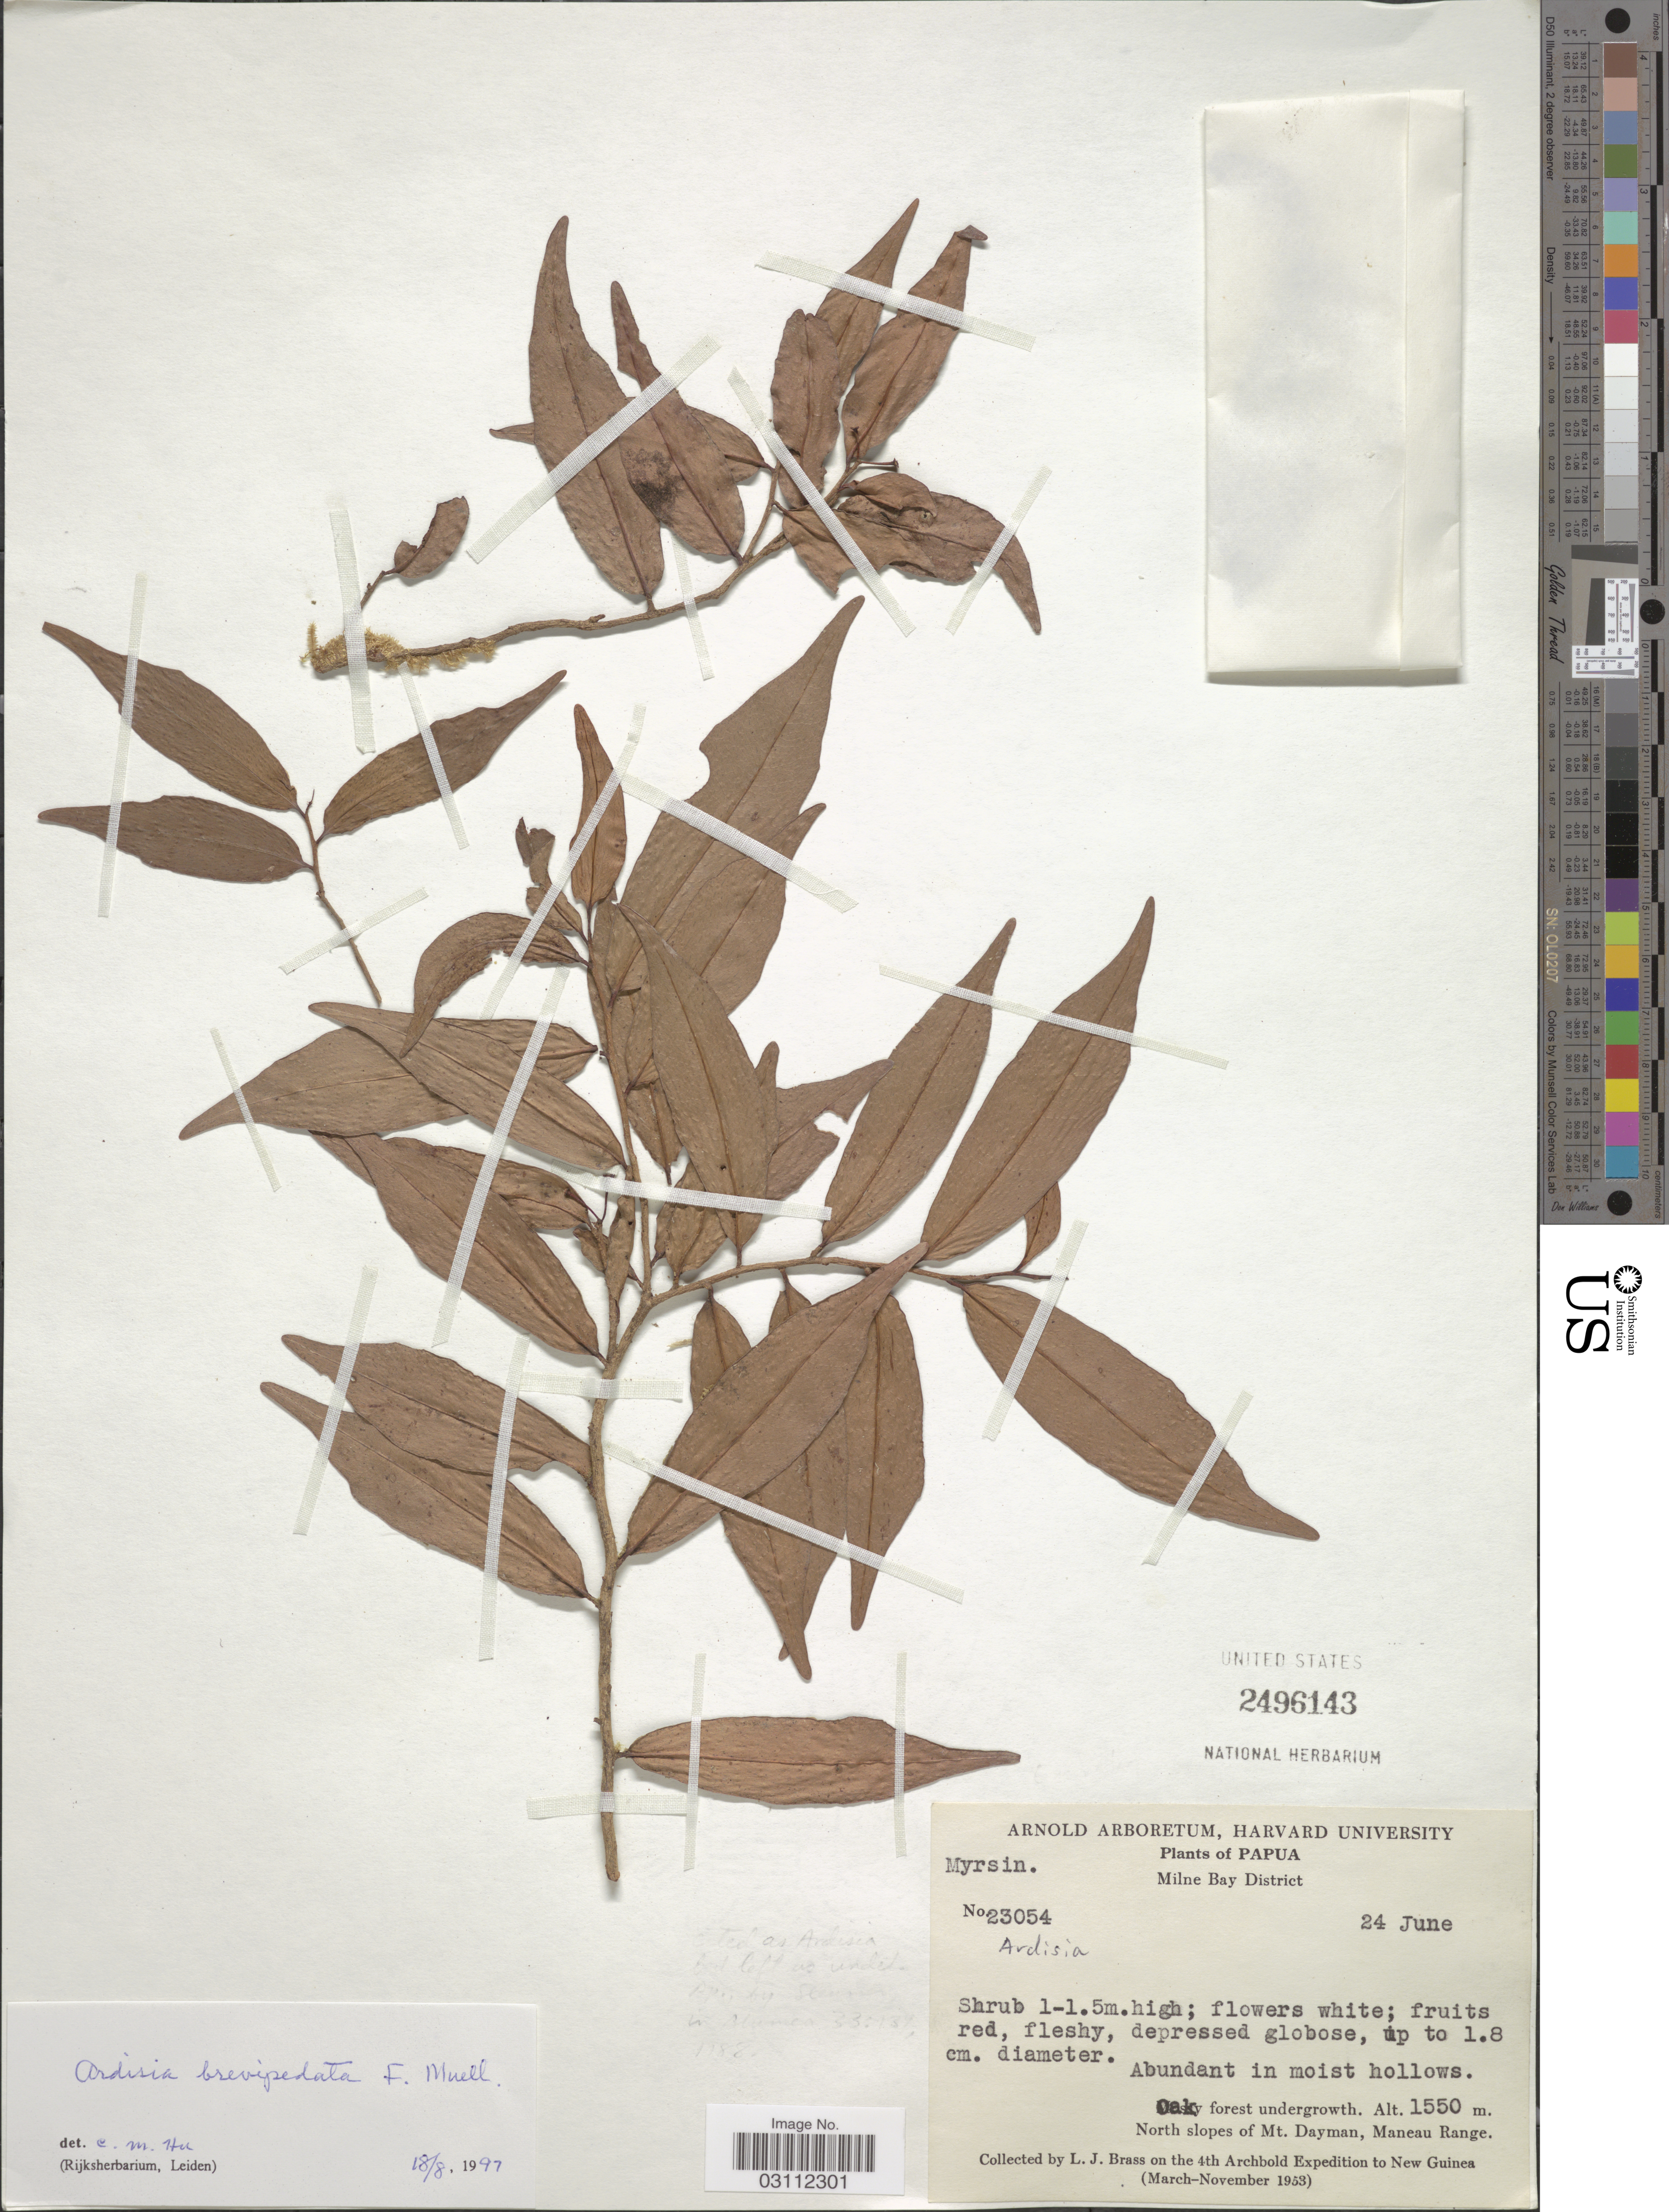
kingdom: Plantae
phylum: Tracheophyta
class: Magnoliopsida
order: Ericales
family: Primulaceae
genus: Ardisia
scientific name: Ardisia brevipedata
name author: F. Muell.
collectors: L. J. Brass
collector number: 23054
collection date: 1953-06-24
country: Papua New Guinea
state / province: Milne Bay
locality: Milne Bay District. North slopes of Mt. Dayman, Maneau Range.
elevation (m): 1550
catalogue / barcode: US 2496143